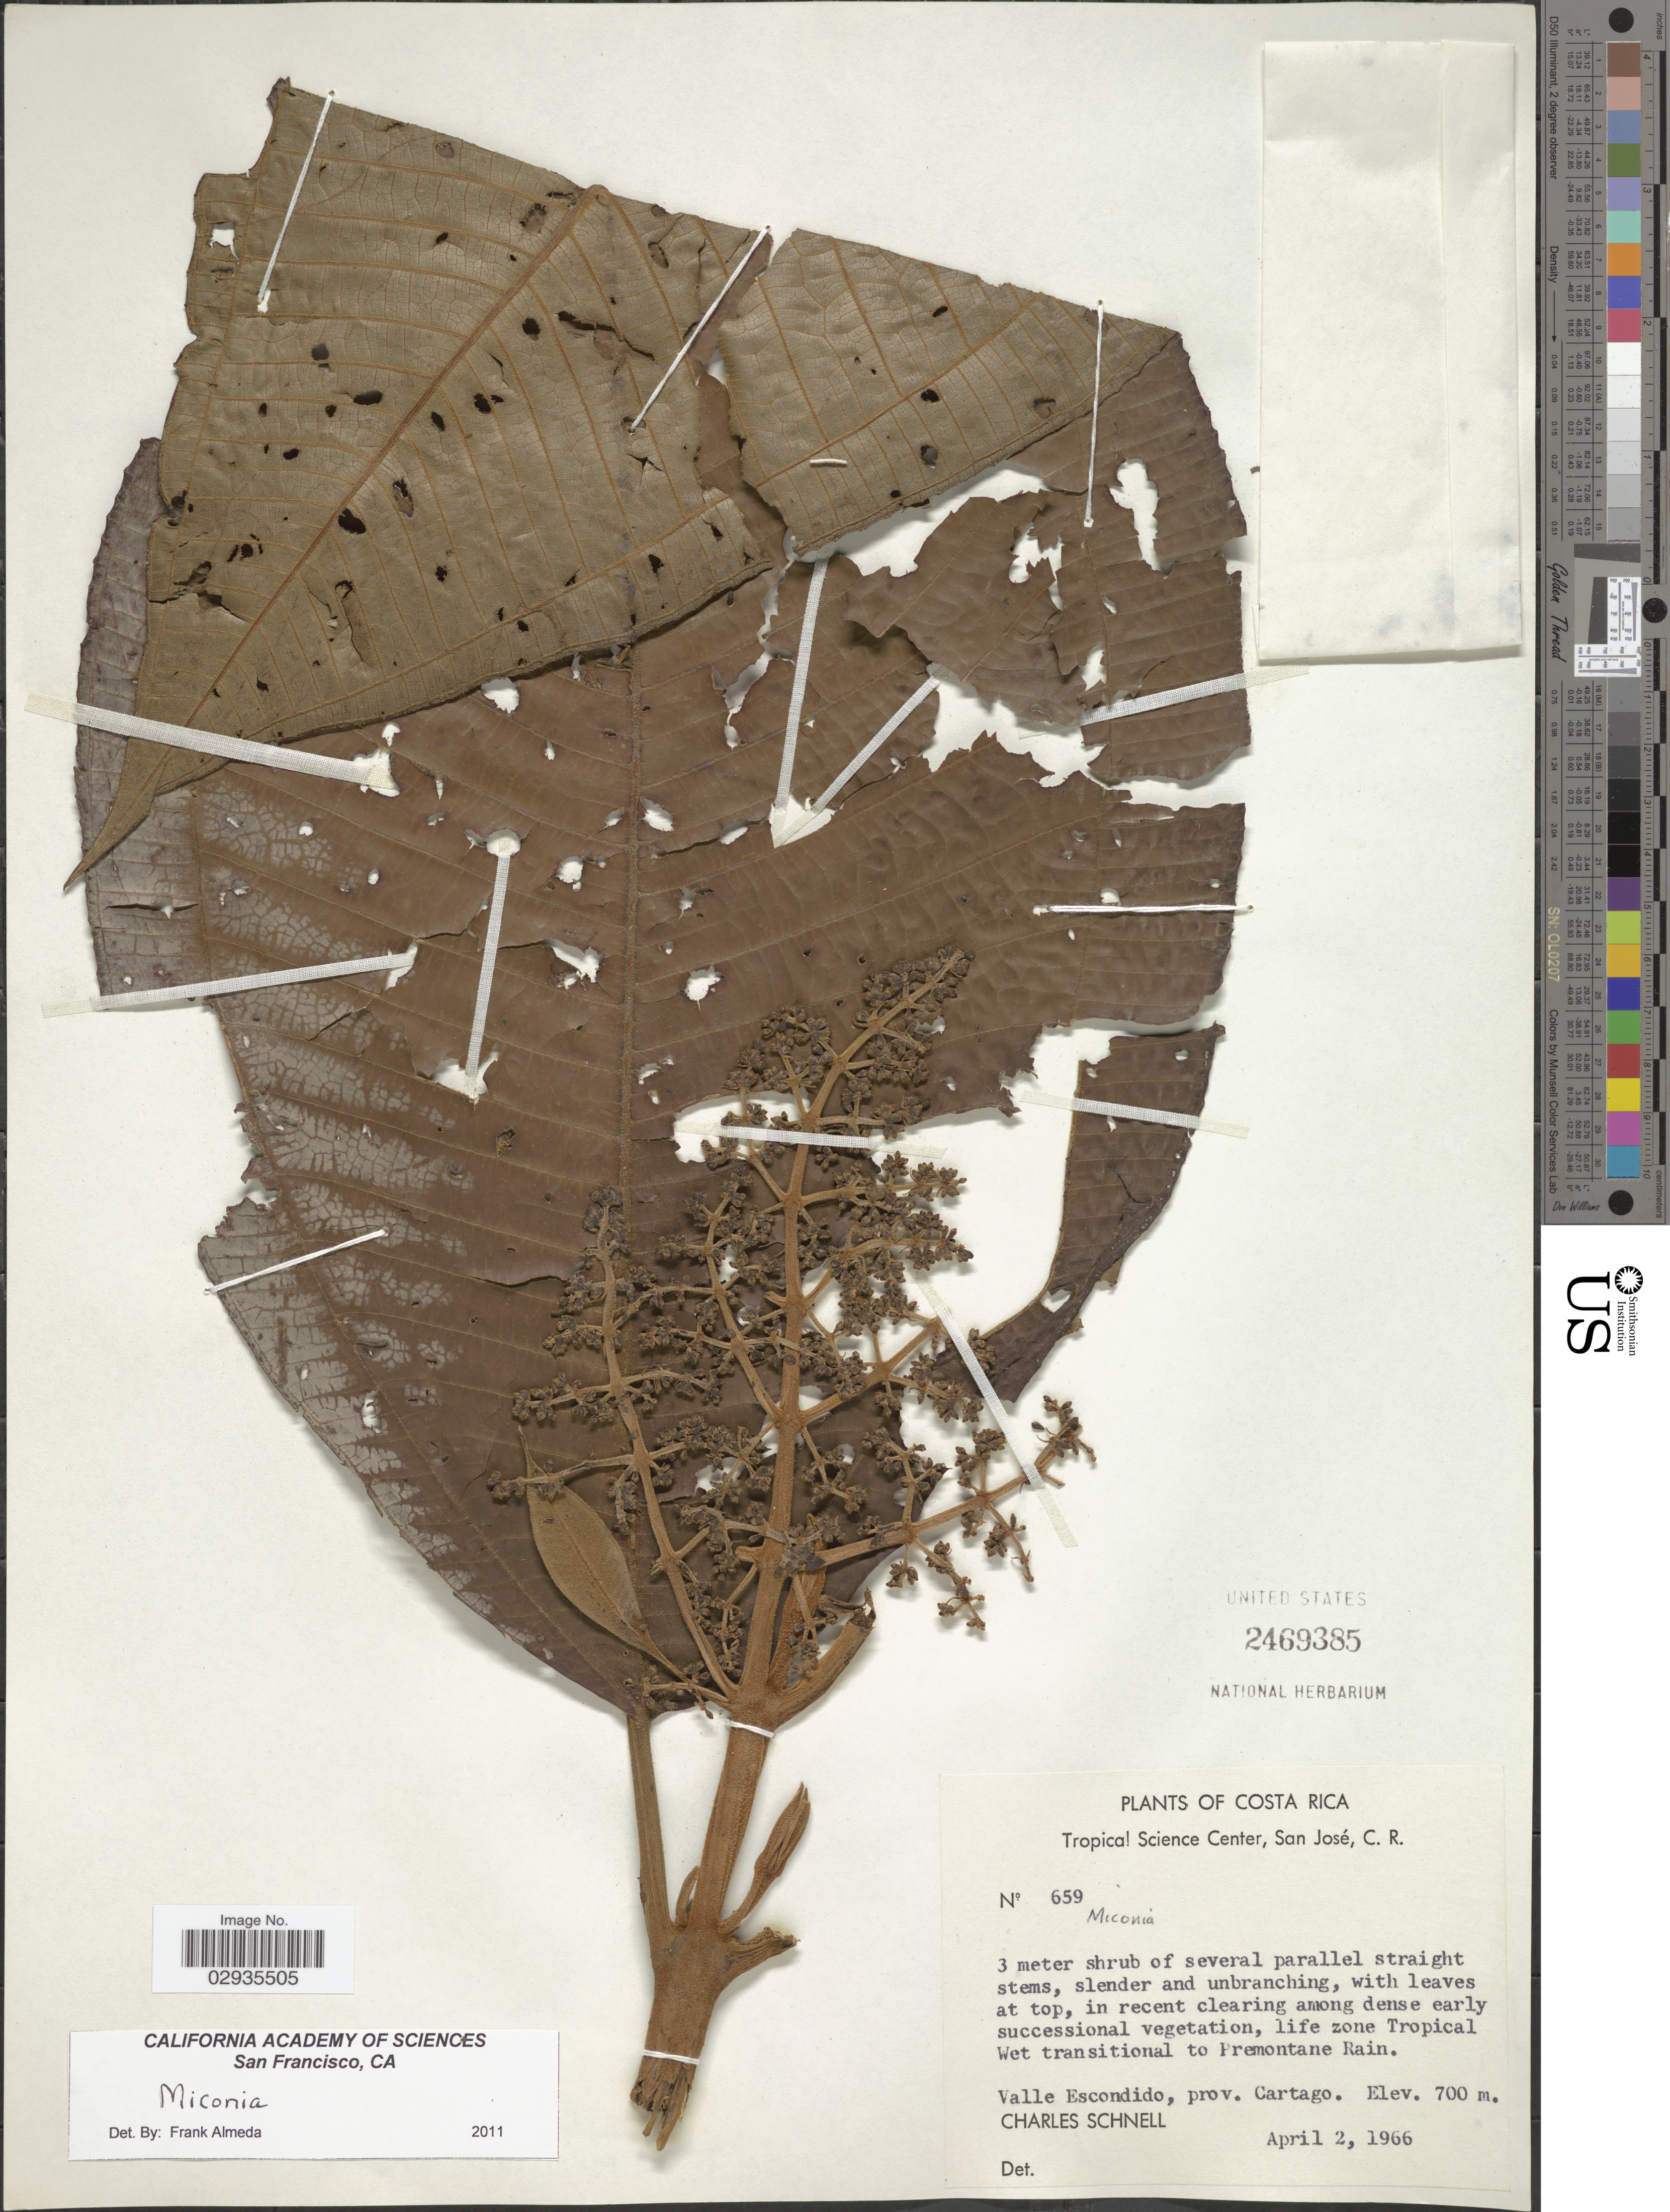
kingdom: Plantae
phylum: Tracheophyta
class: Magnoliopsida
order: Myrtales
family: Melastomataceae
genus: Miconia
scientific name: Miconia sp.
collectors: C. Schnell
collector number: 659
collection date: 1966-04-02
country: Costa Rica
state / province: Cartago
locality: Life zone Tropical Wet transitional to Premontane Rain, Valle Escondido.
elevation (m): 700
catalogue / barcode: US 2469385